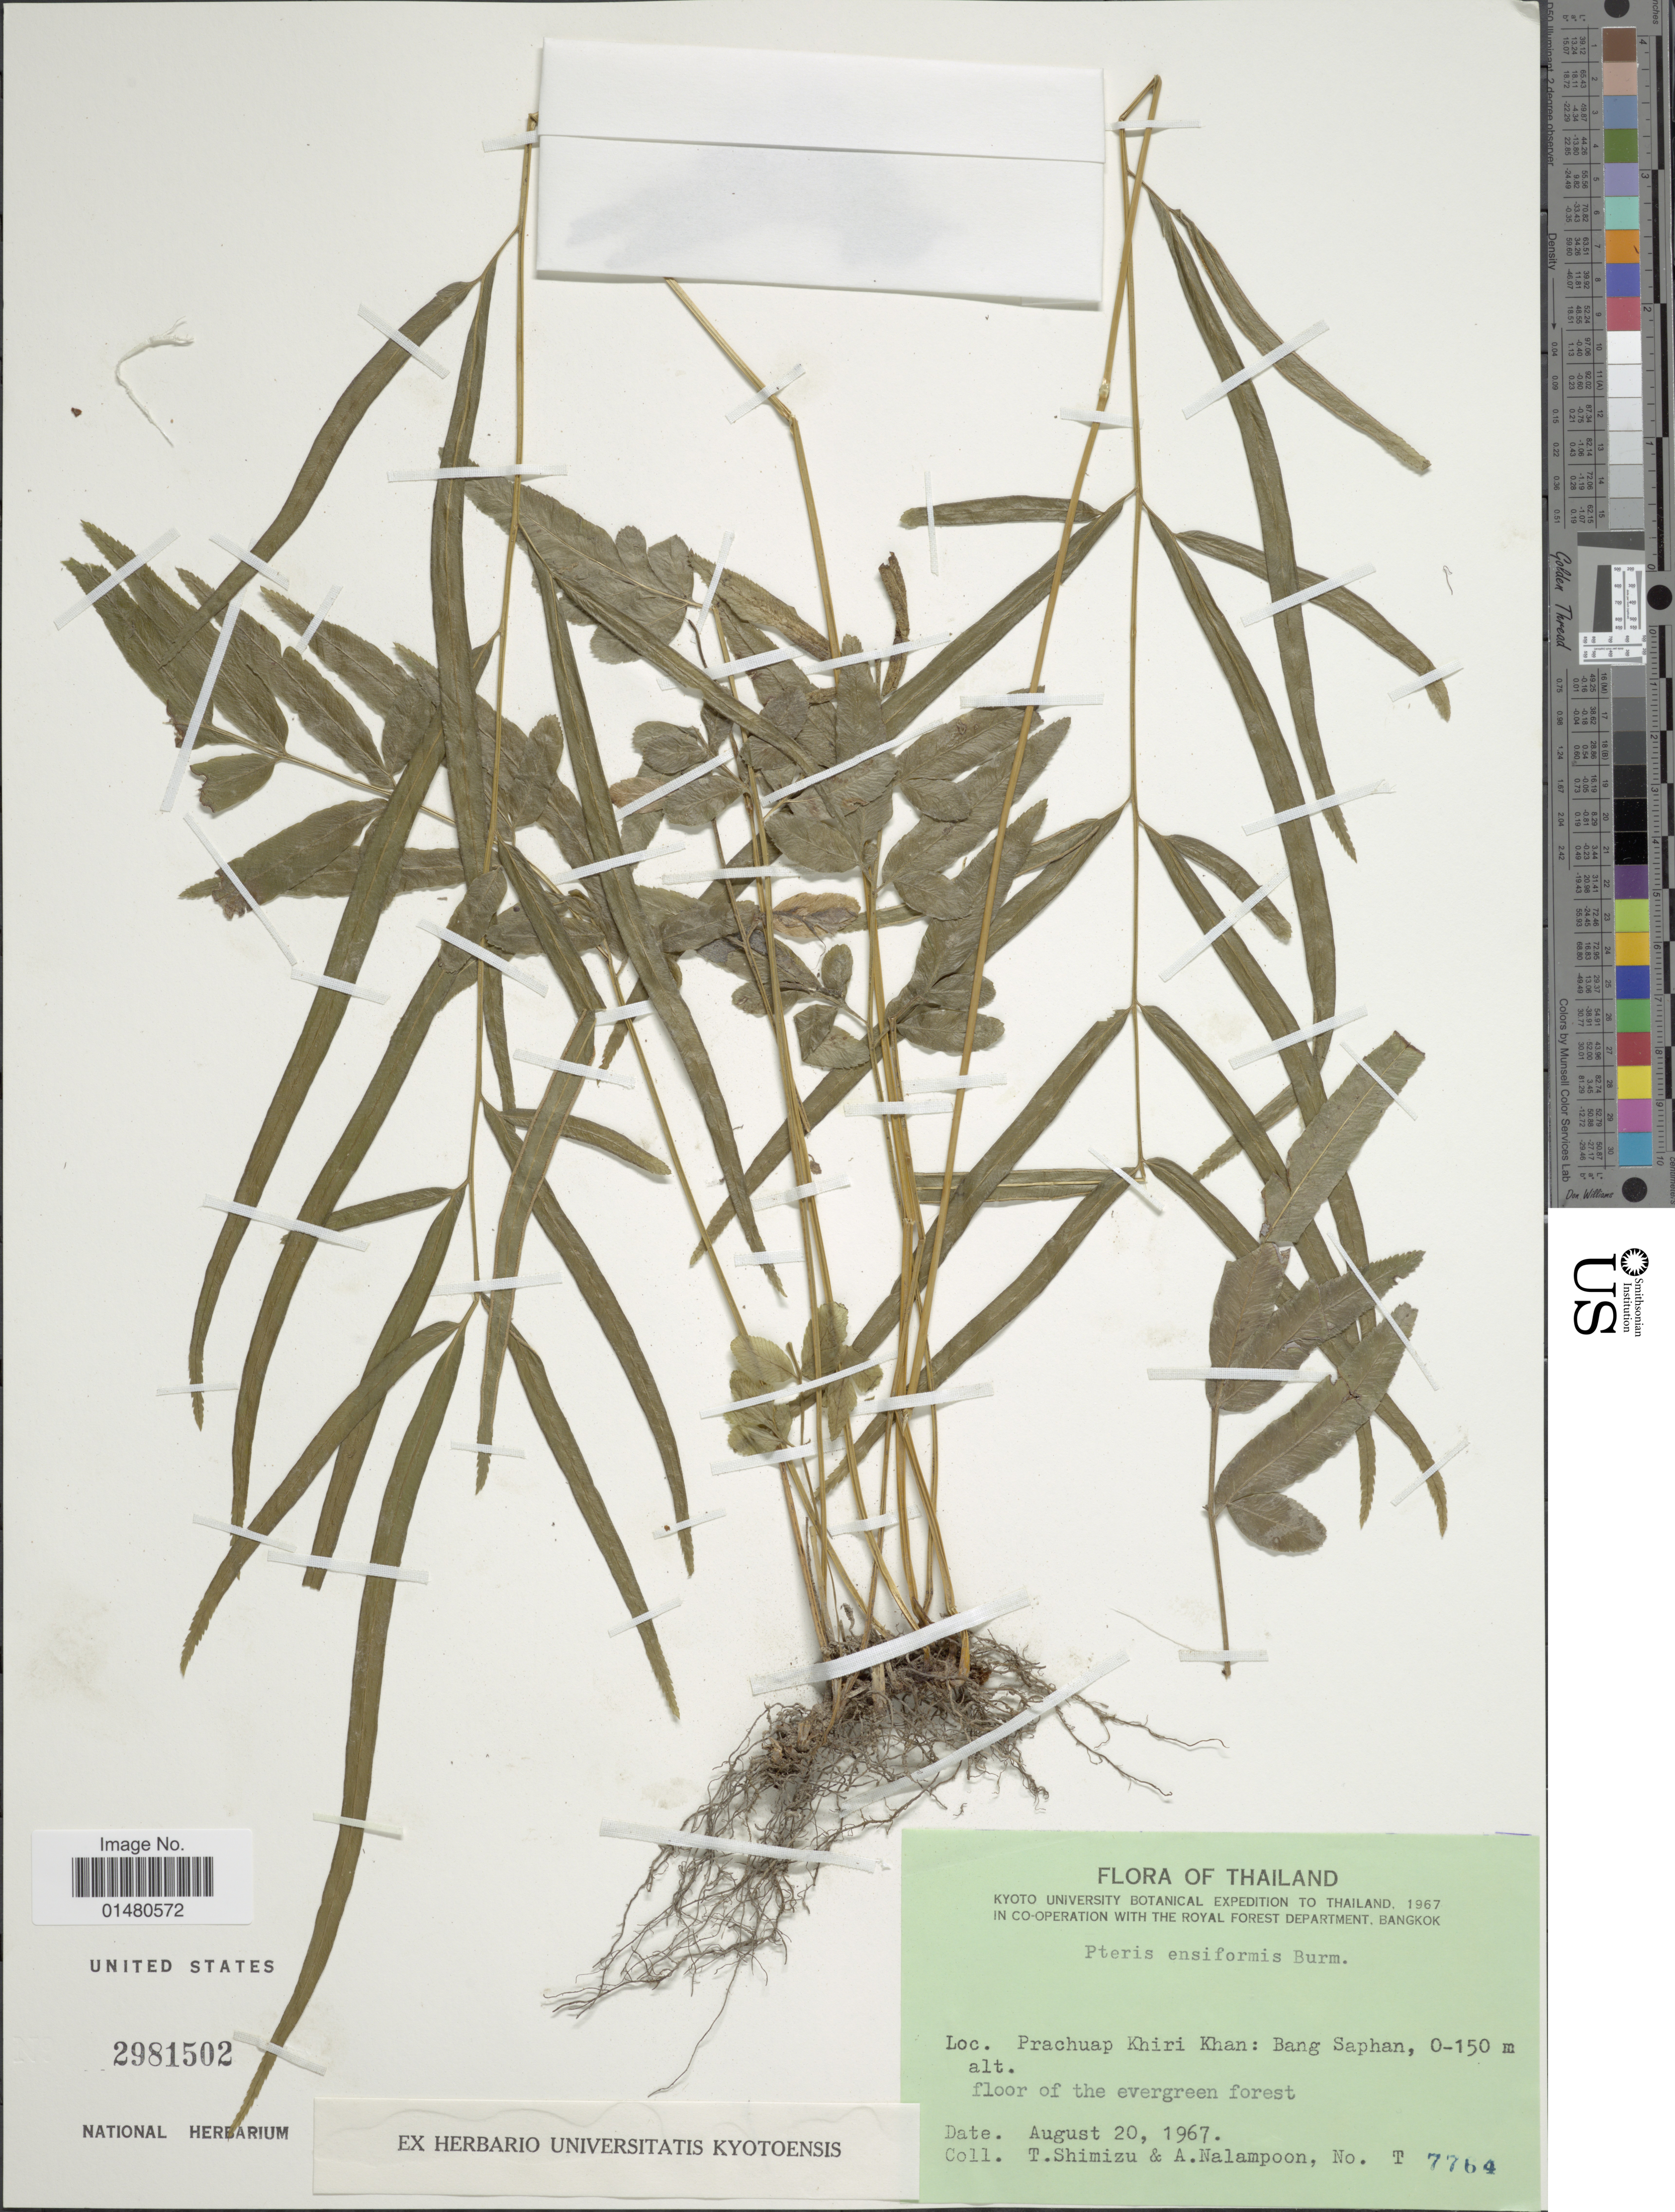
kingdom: Plantae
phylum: Tracheophyta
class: Polypodiopsida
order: Polypodiales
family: Pteridaceae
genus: Pteris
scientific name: Pteris ensiformis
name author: Burm. f.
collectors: T. Shimizu & A. Nalampoon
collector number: T 7764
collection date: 1967-08-20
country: Thailand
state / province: Prachuap Khiri Khan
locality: Bang Saphan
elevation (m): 0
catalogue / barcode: US 2981502